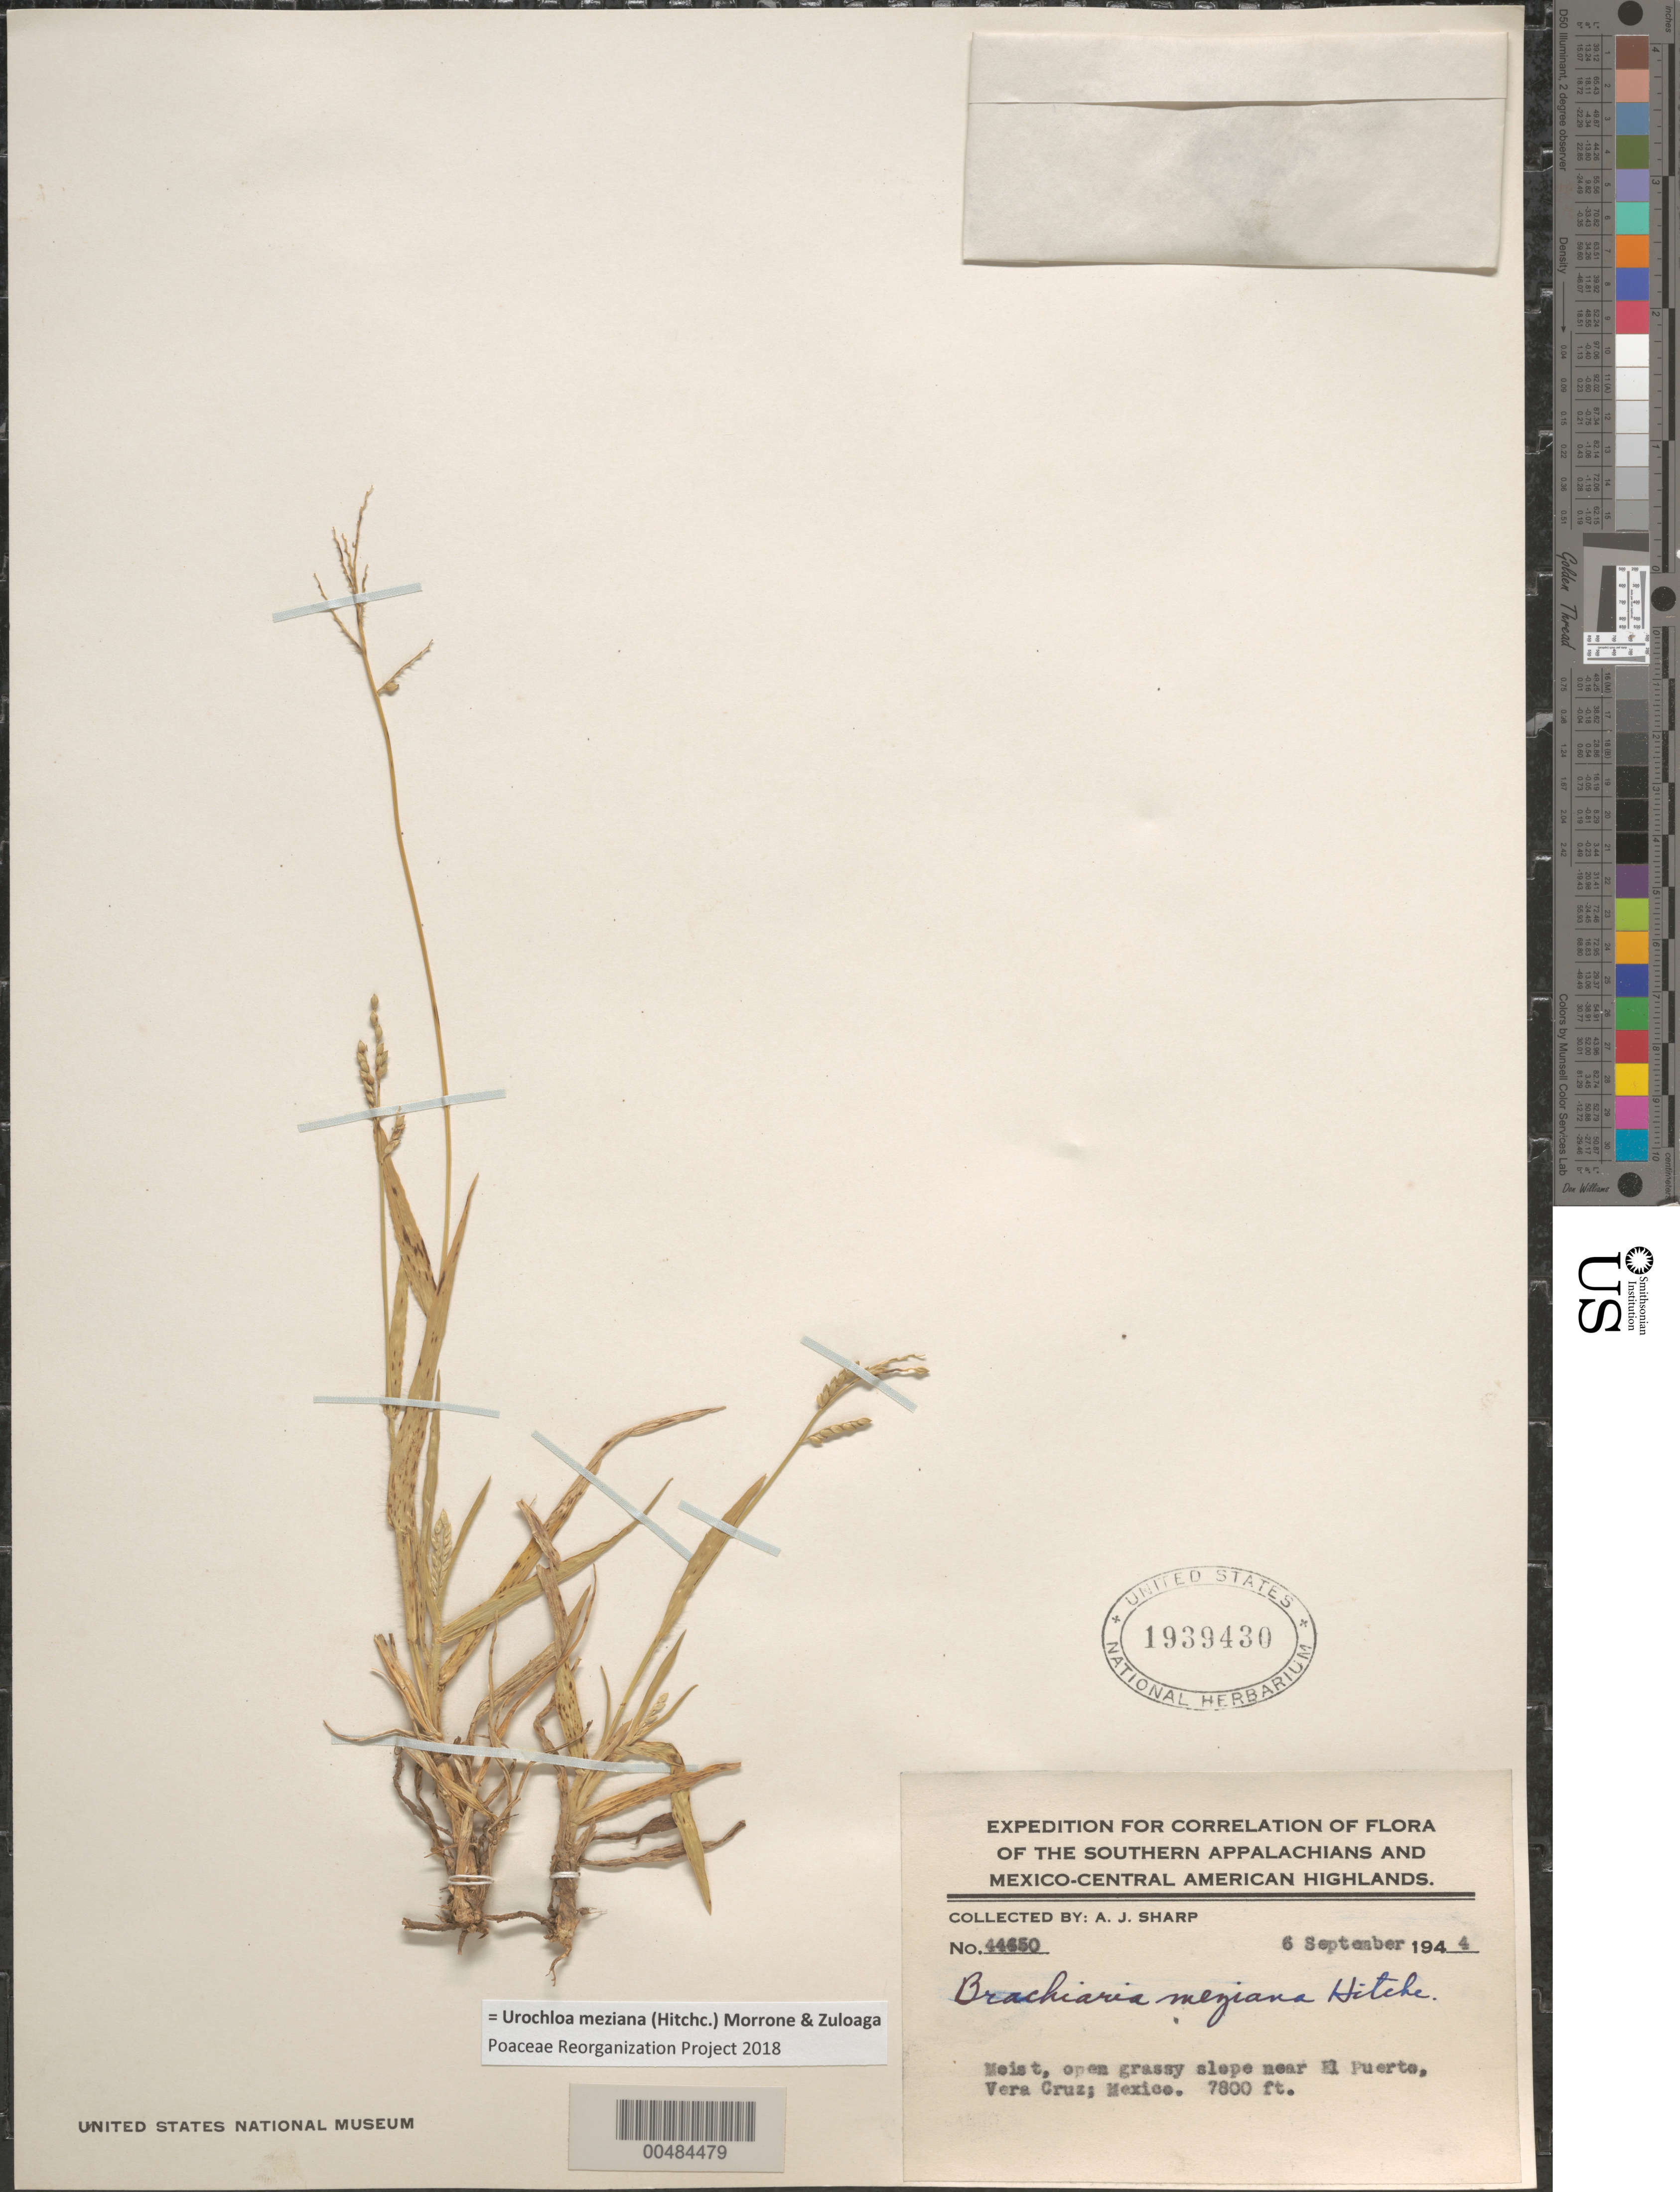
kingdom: Plantae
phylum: Tracheophyta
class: Liliopsida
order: Poales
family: Poaceae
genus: Brachiaria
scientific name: Brachiaria meziana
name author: Hitchc.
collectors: A. J. Sharp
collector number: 44650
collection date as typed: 6 Sep 1944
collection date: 1944-09-06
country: Mexico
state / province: Veracruz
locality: El Puerte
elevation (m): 2377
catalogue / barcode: US 1939430